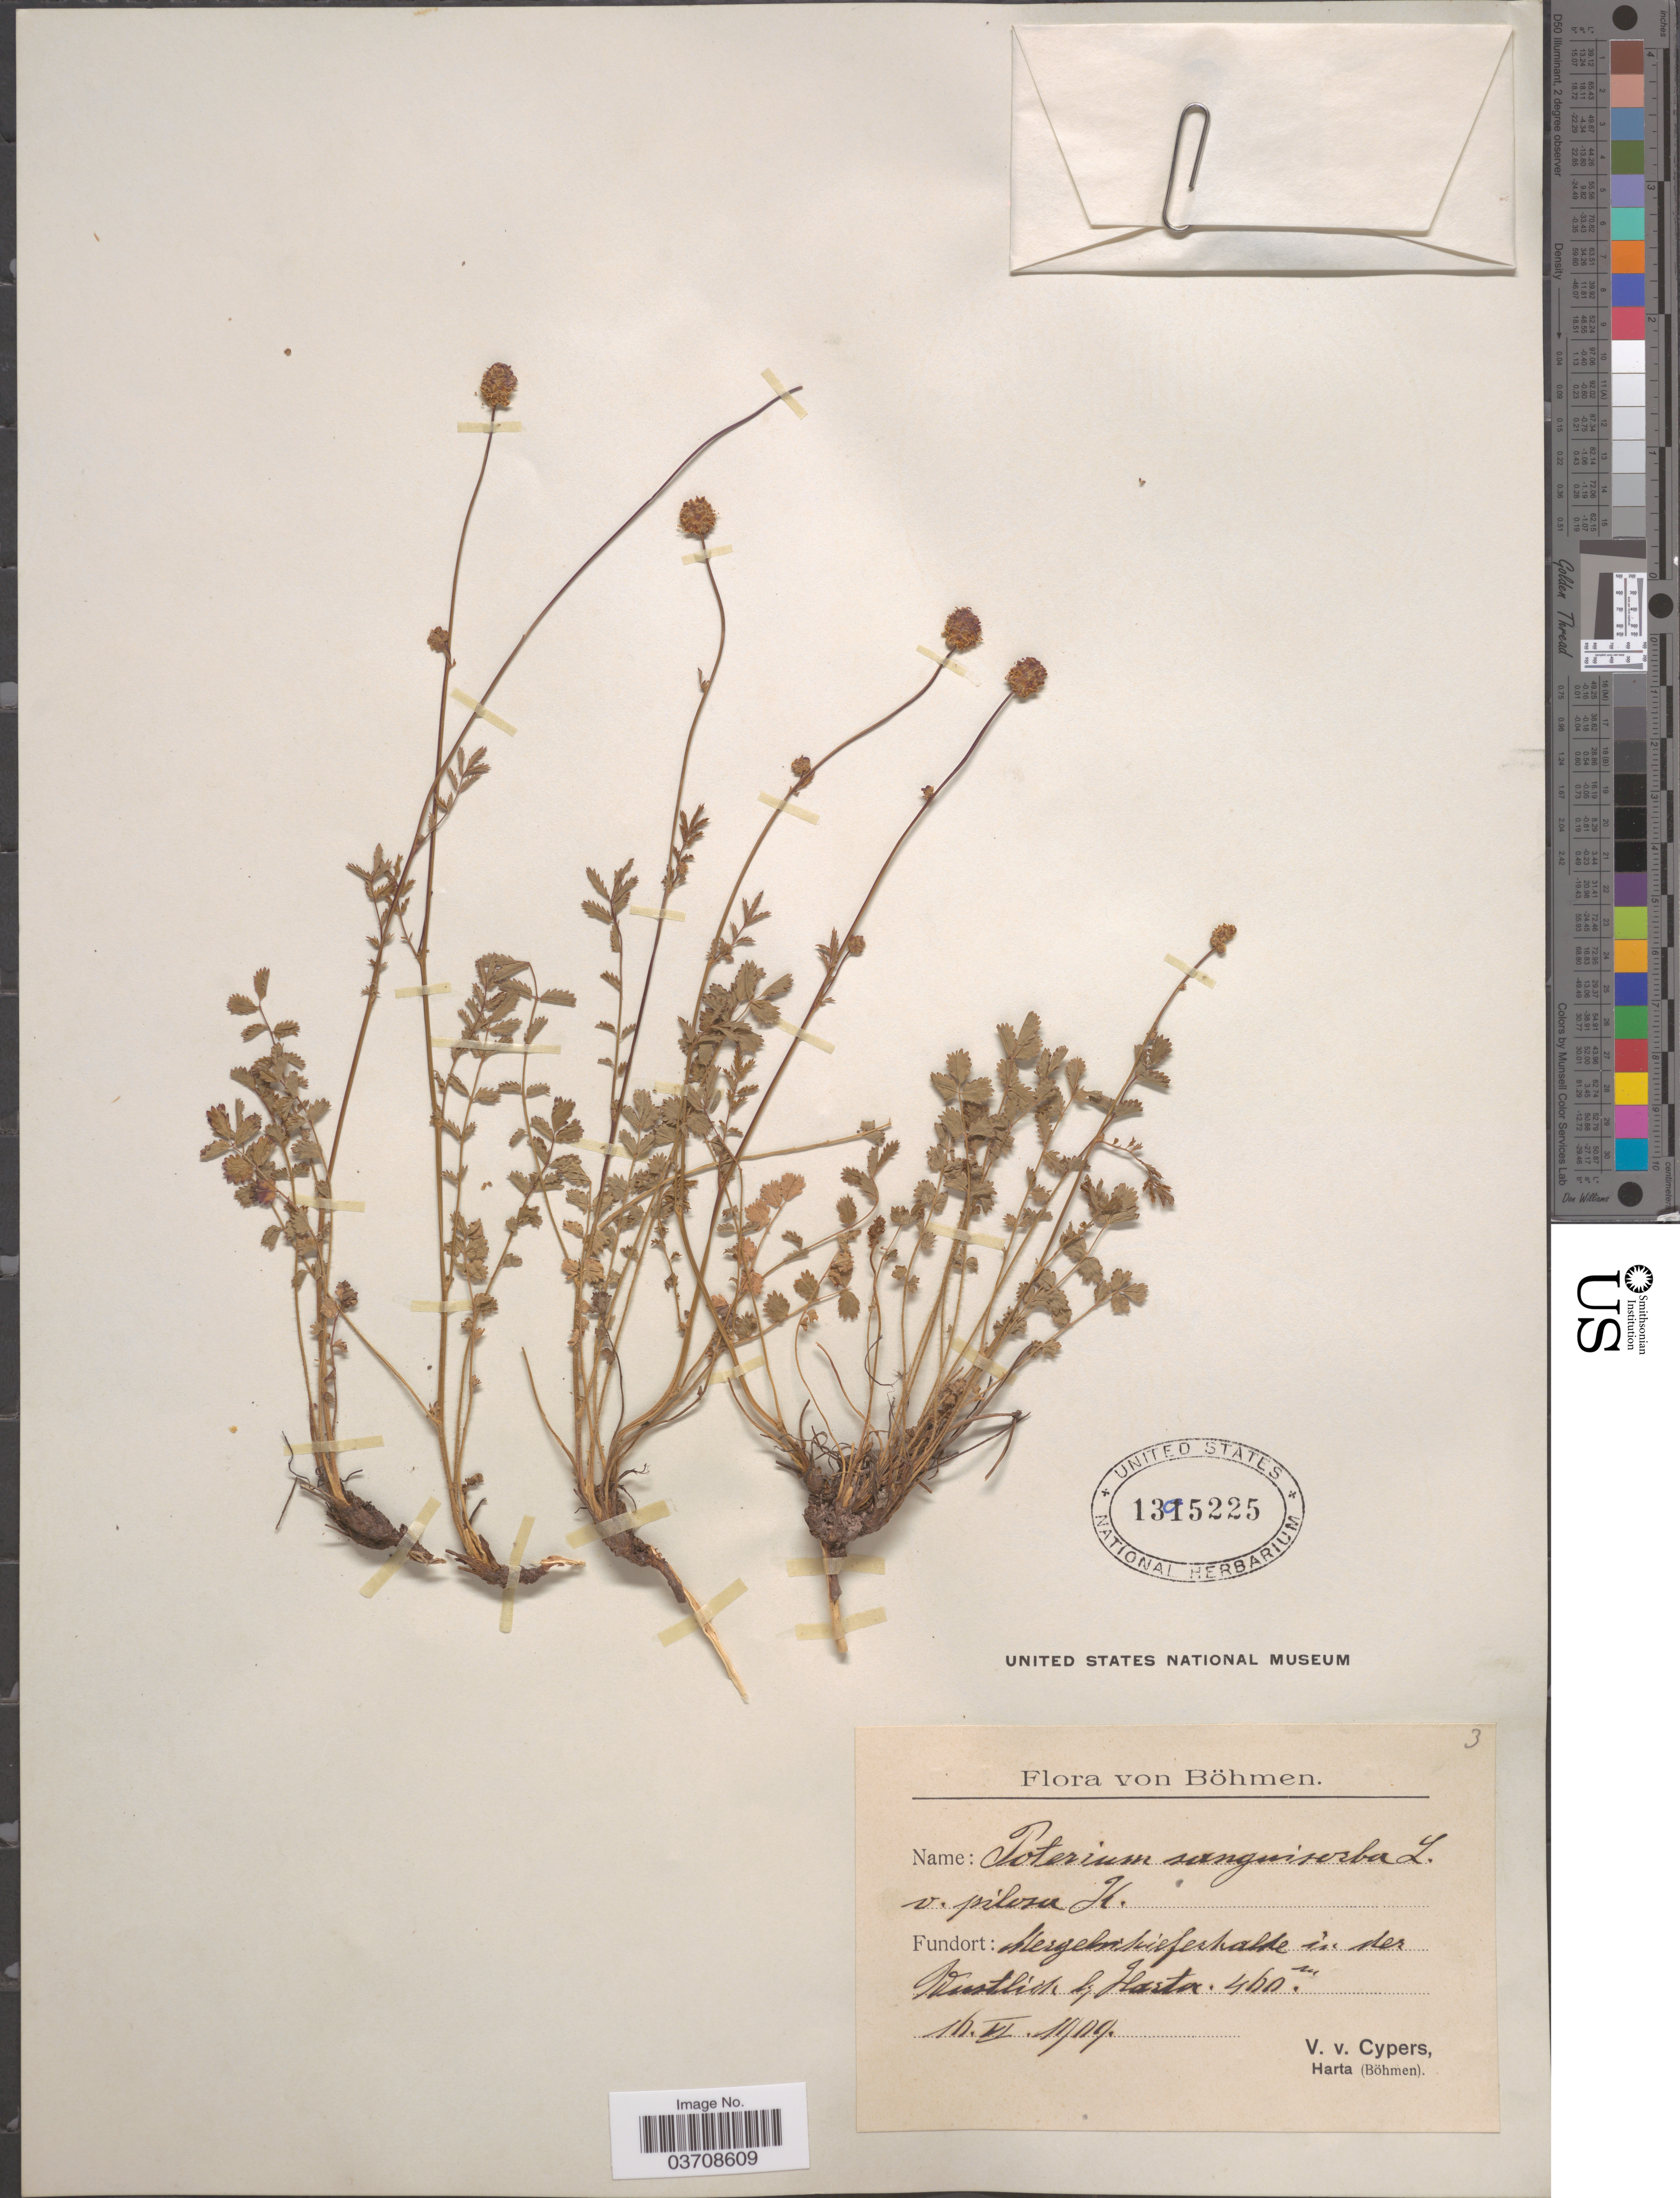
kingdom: Plantae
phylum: Tracheophyta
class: Magnoliopsida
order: Rosales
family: Rosaceae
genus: Sanguisorba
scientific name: Sanguisorba minor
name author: Scop.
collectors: V. Cypers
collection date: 1909-06-16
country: Czechia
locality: Böhmen. hlergebrikieferhalte [interpreted] in der Wustlich bij Hasta. [interpreted]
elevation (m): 460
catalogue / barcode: US 1395225